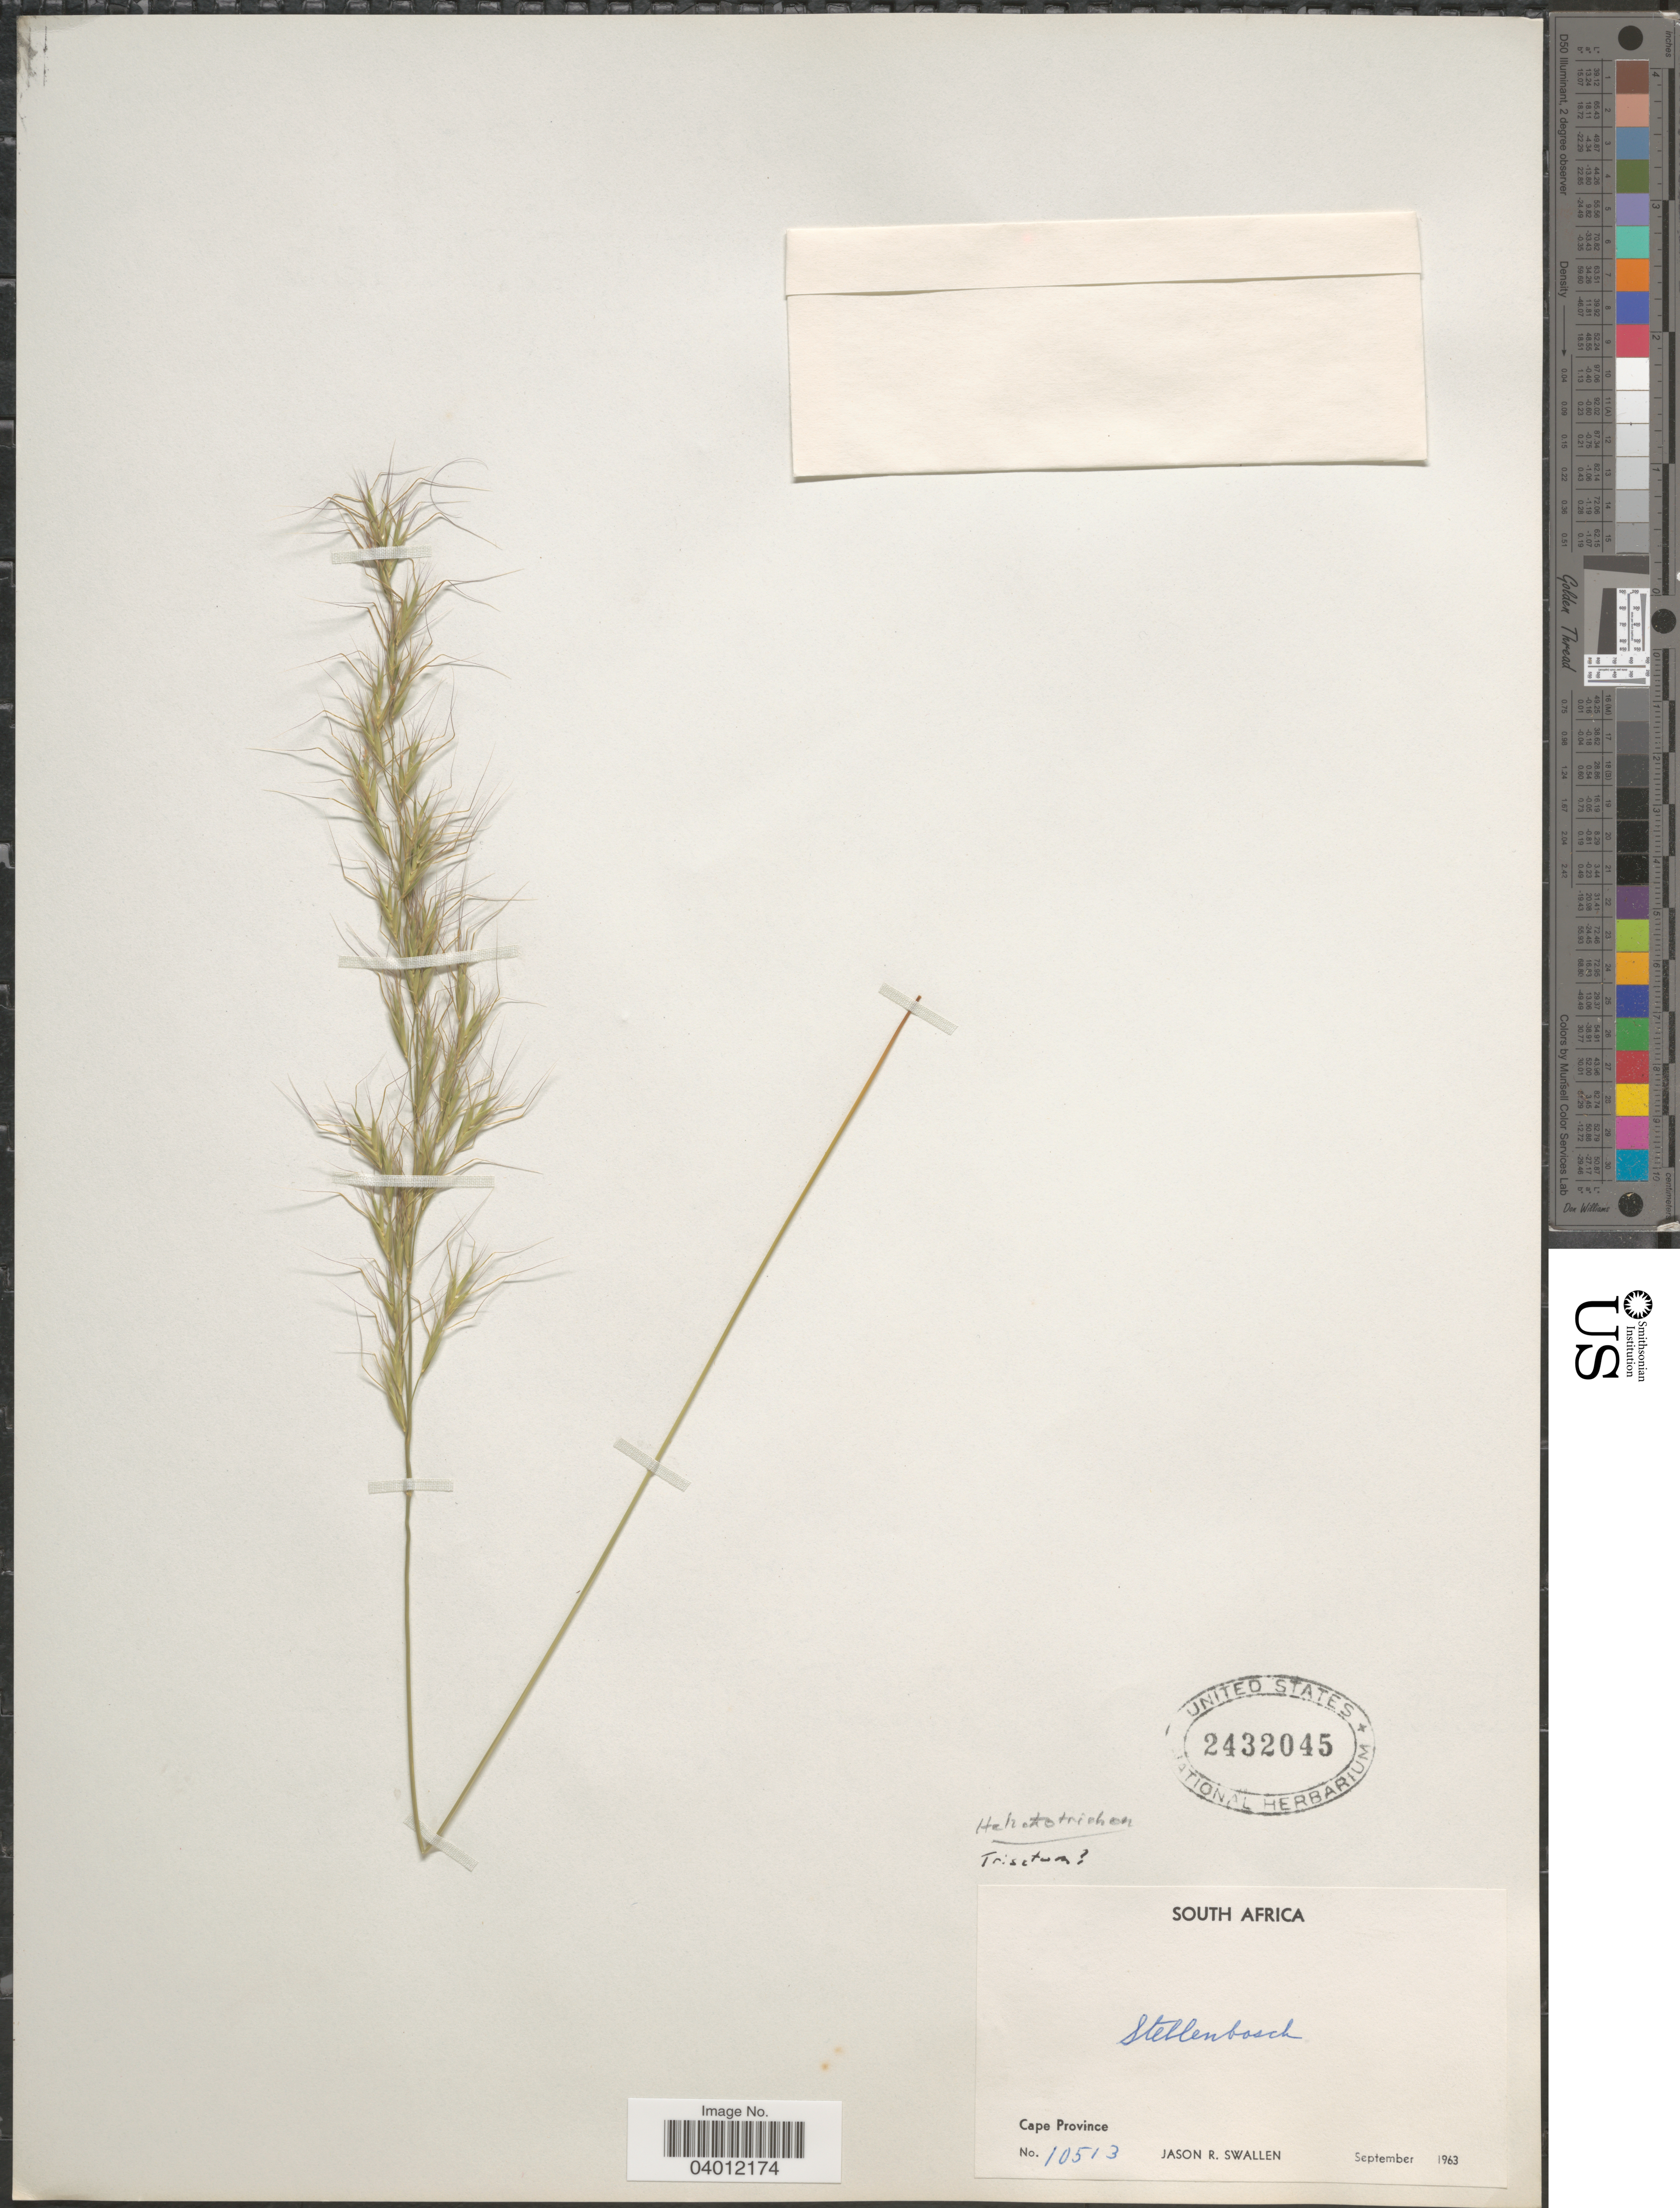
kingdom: Plantae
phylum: Tracheophyta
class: Liliopsida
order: Poales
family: Poaceae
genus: Trisetopsis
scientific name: Trisetopsis sp.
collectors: J. R. Swallen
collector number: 10513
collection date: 1963-09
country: South Africa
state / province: Western Cape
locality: Stellenbosch.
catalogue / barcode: US 2432045